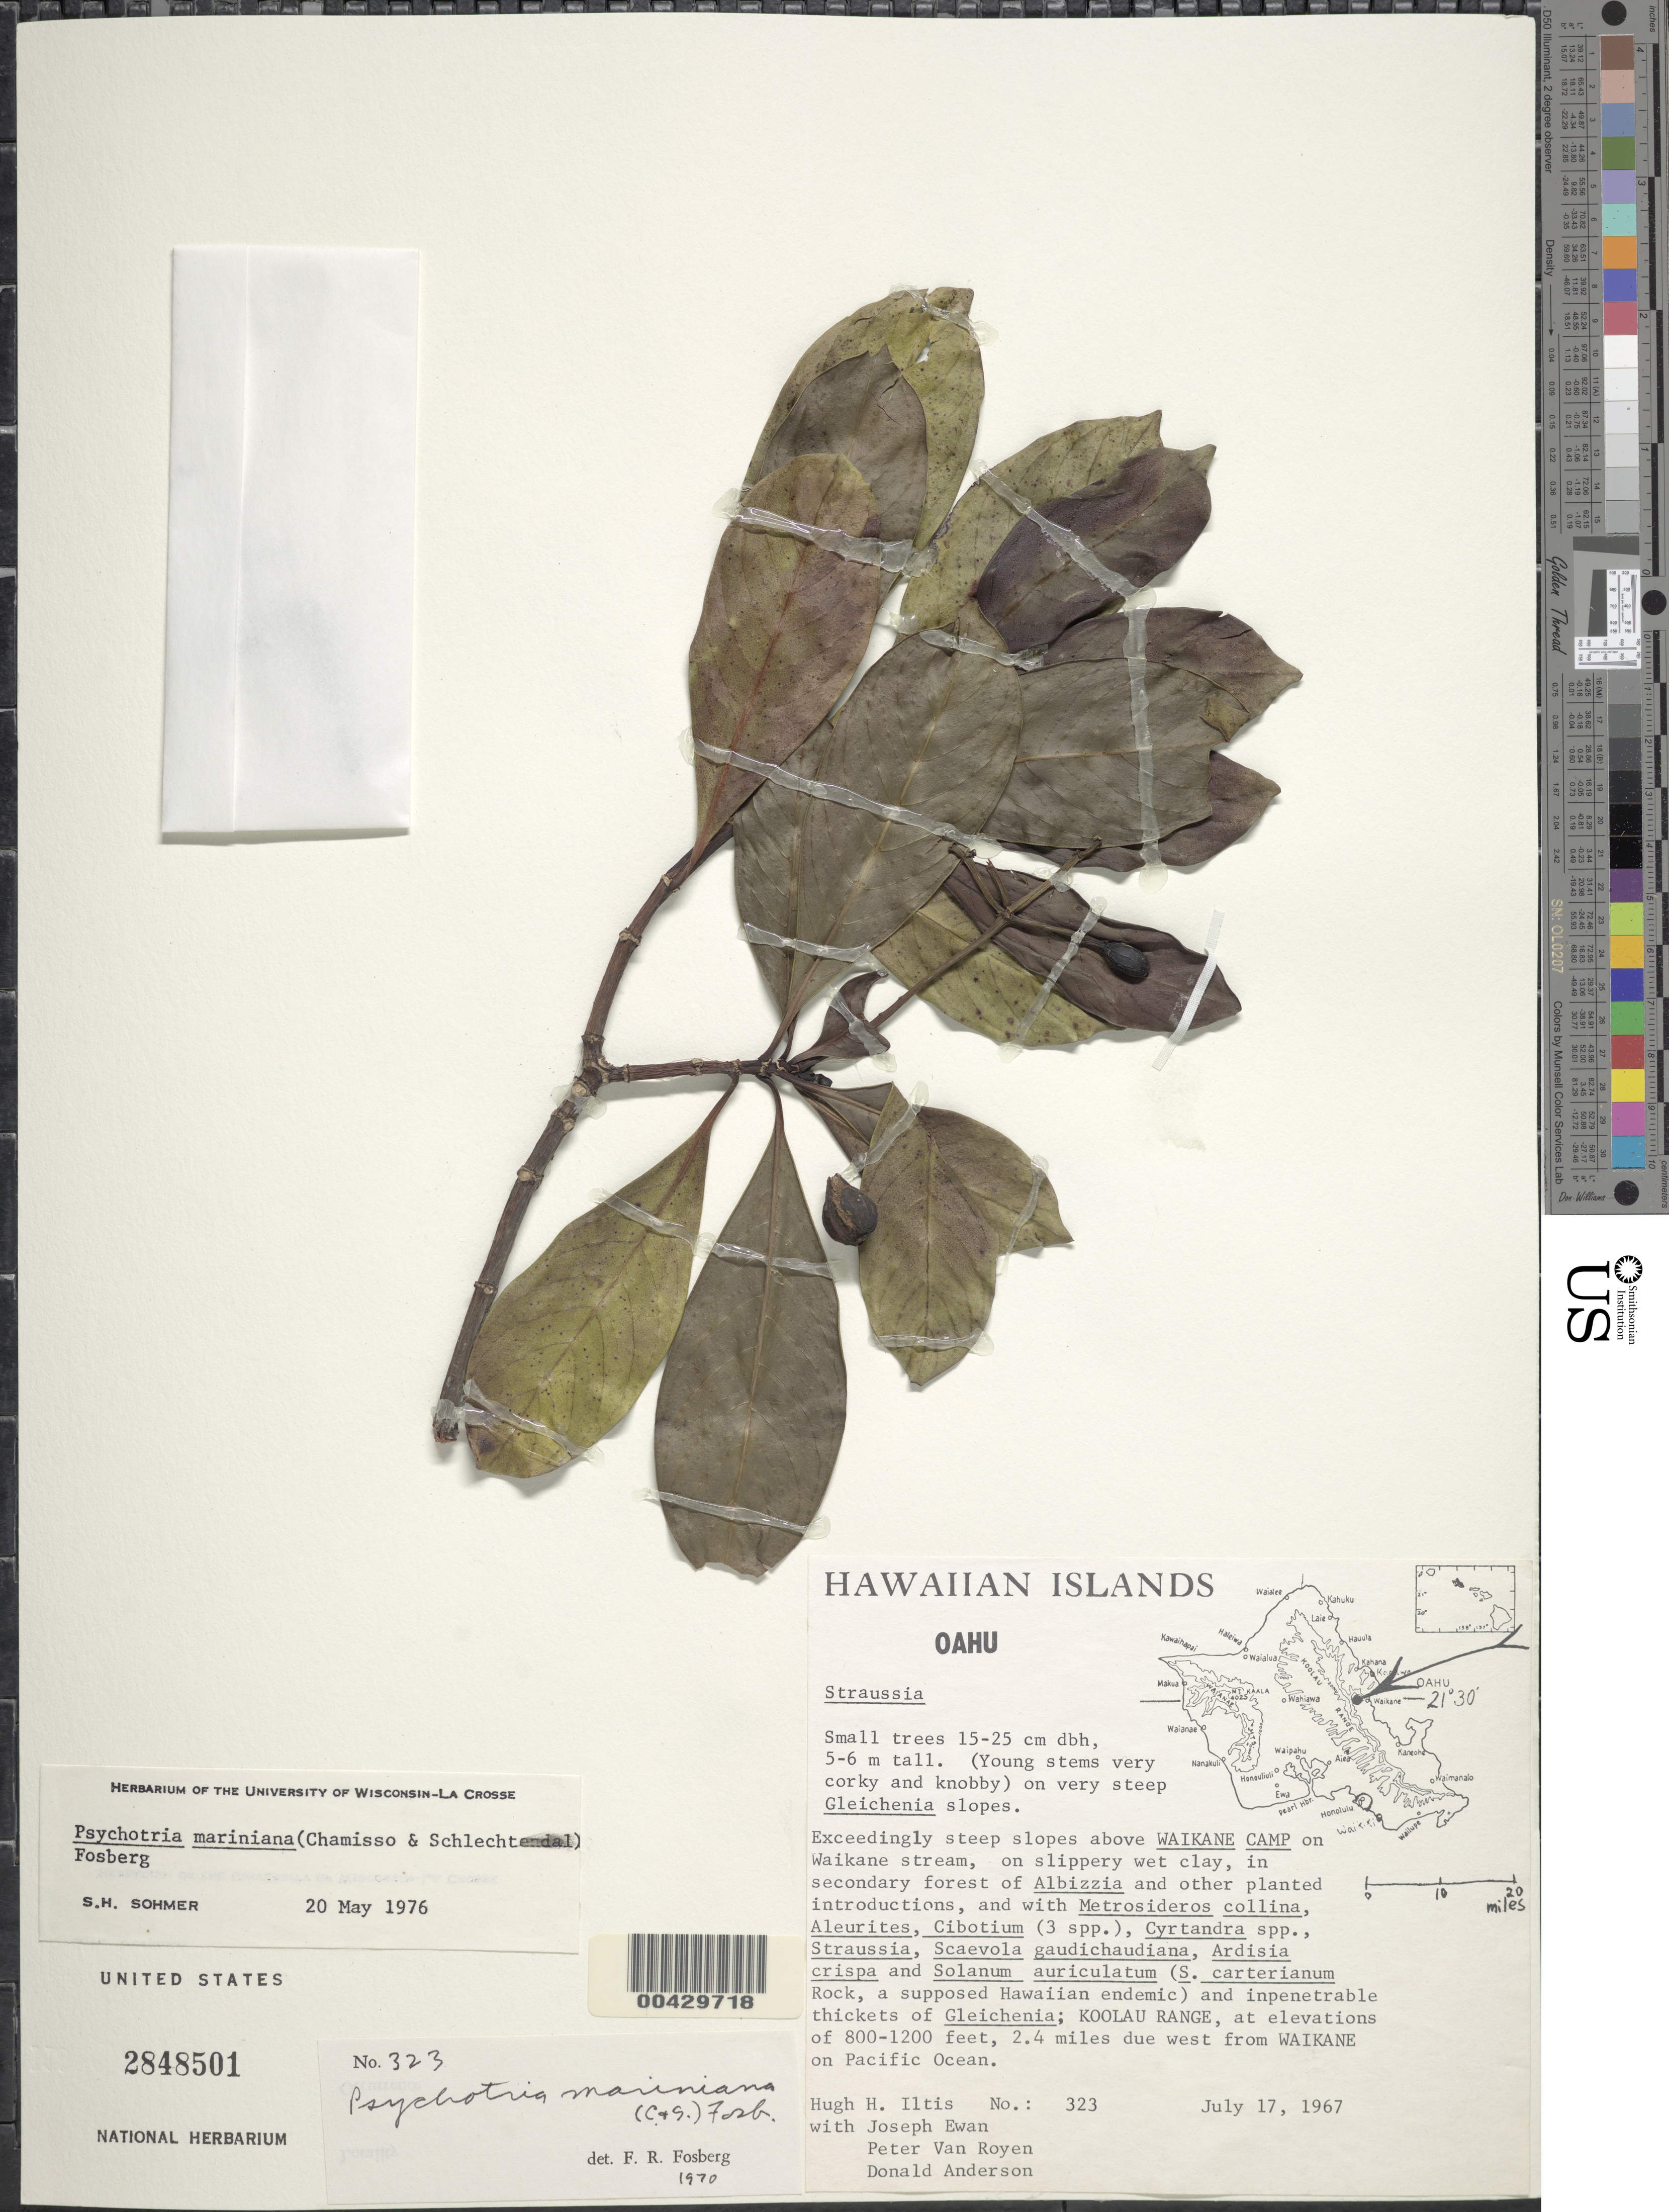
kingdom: Plantae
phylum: Tracheophyta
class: Magnoliopsida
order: Gentianales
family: Rubiaceae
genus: Psychotria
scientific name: Psychotria mariniana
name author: (Cham. & Schltdl.) Fosberg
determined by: Sohmer, S. H.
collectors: H. H. Iltis, J. A. Ewan, P. van Royen & D. Anderson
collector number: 323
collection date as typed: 17 Jul 1967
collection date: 1967-07-17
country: United States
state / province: Hawaii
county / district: Honolulu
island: Oahu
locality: Slopes above Waikane Camp on Waikane Stream, Koolau Range, 2.4 miles due west from Waikane on Pacific Ocean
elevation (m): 244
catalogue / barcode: US 2848501